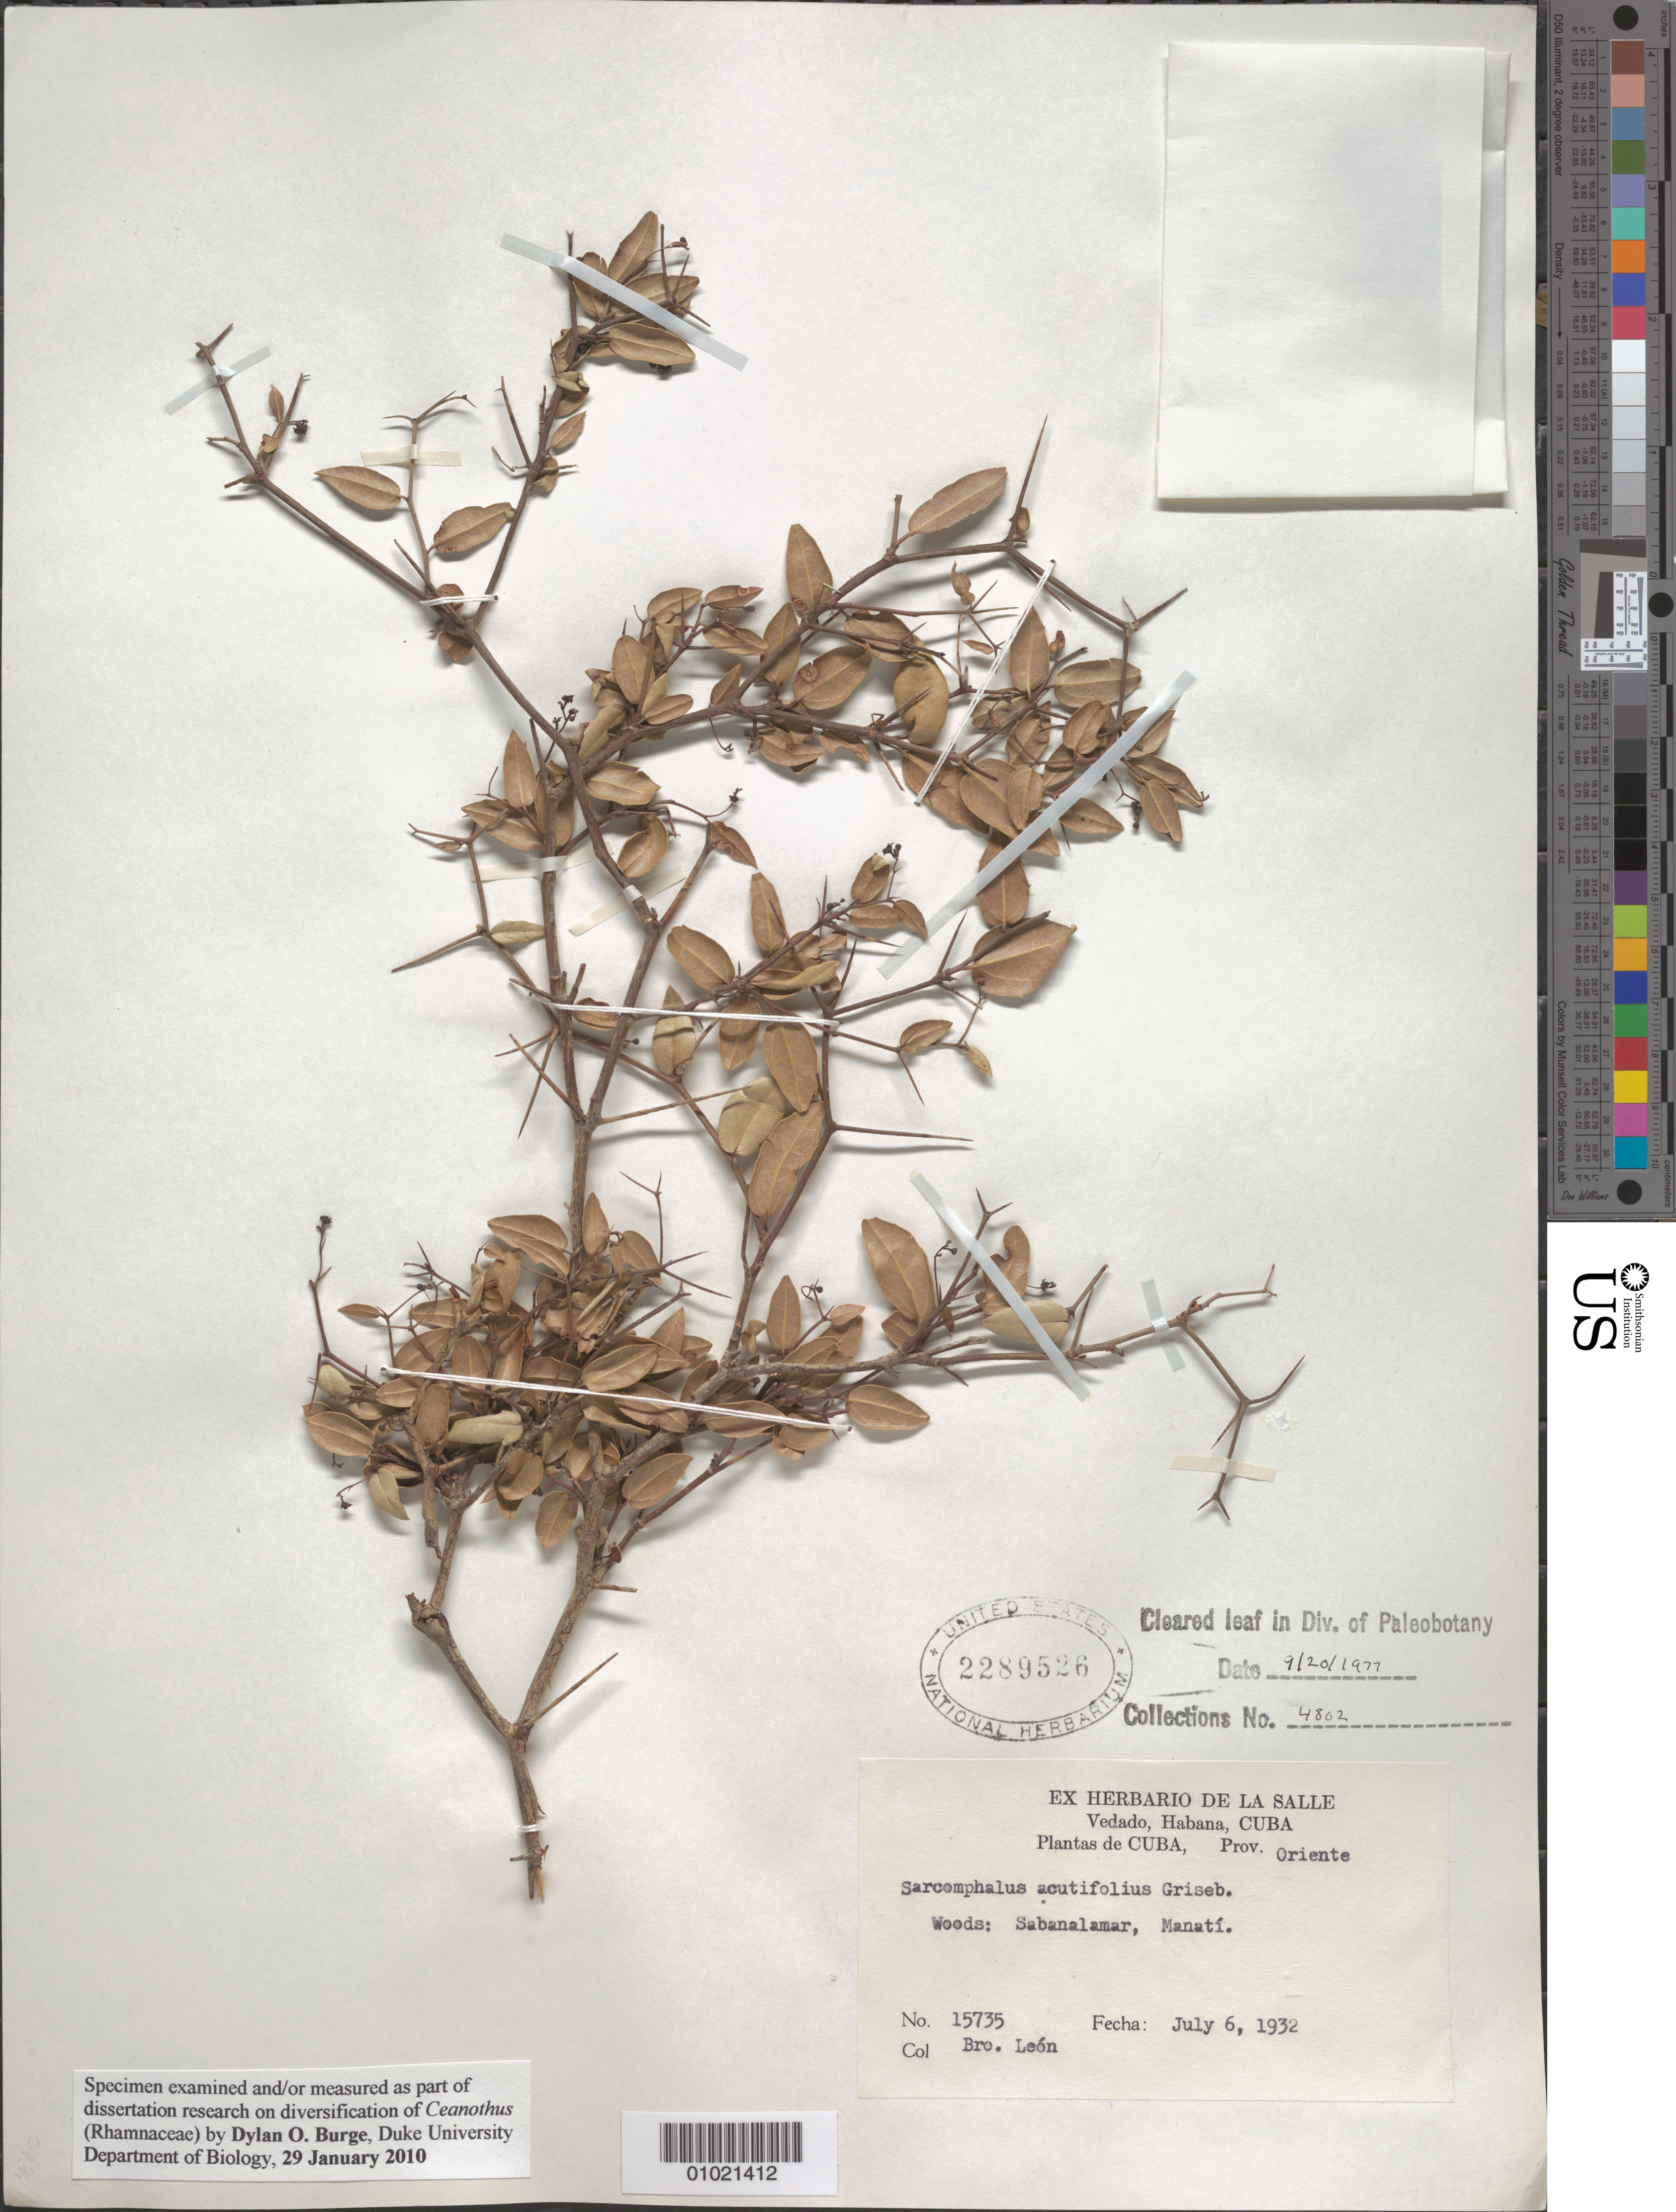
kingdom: Plantae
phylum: Tracheophyta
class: Magnoliopsida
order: Rosales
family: Rhamnaceae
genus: Sarcomphalus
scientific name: Sarcomphalus acutifolius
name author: Griseb.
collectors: Bro. León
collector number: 15735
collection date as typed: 06 Jul 1932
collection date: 1932-07-06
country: Cuba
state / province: Las Tunas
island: Cuba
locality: Woods: Sabanalamar, Manati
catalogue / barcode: US 2289526